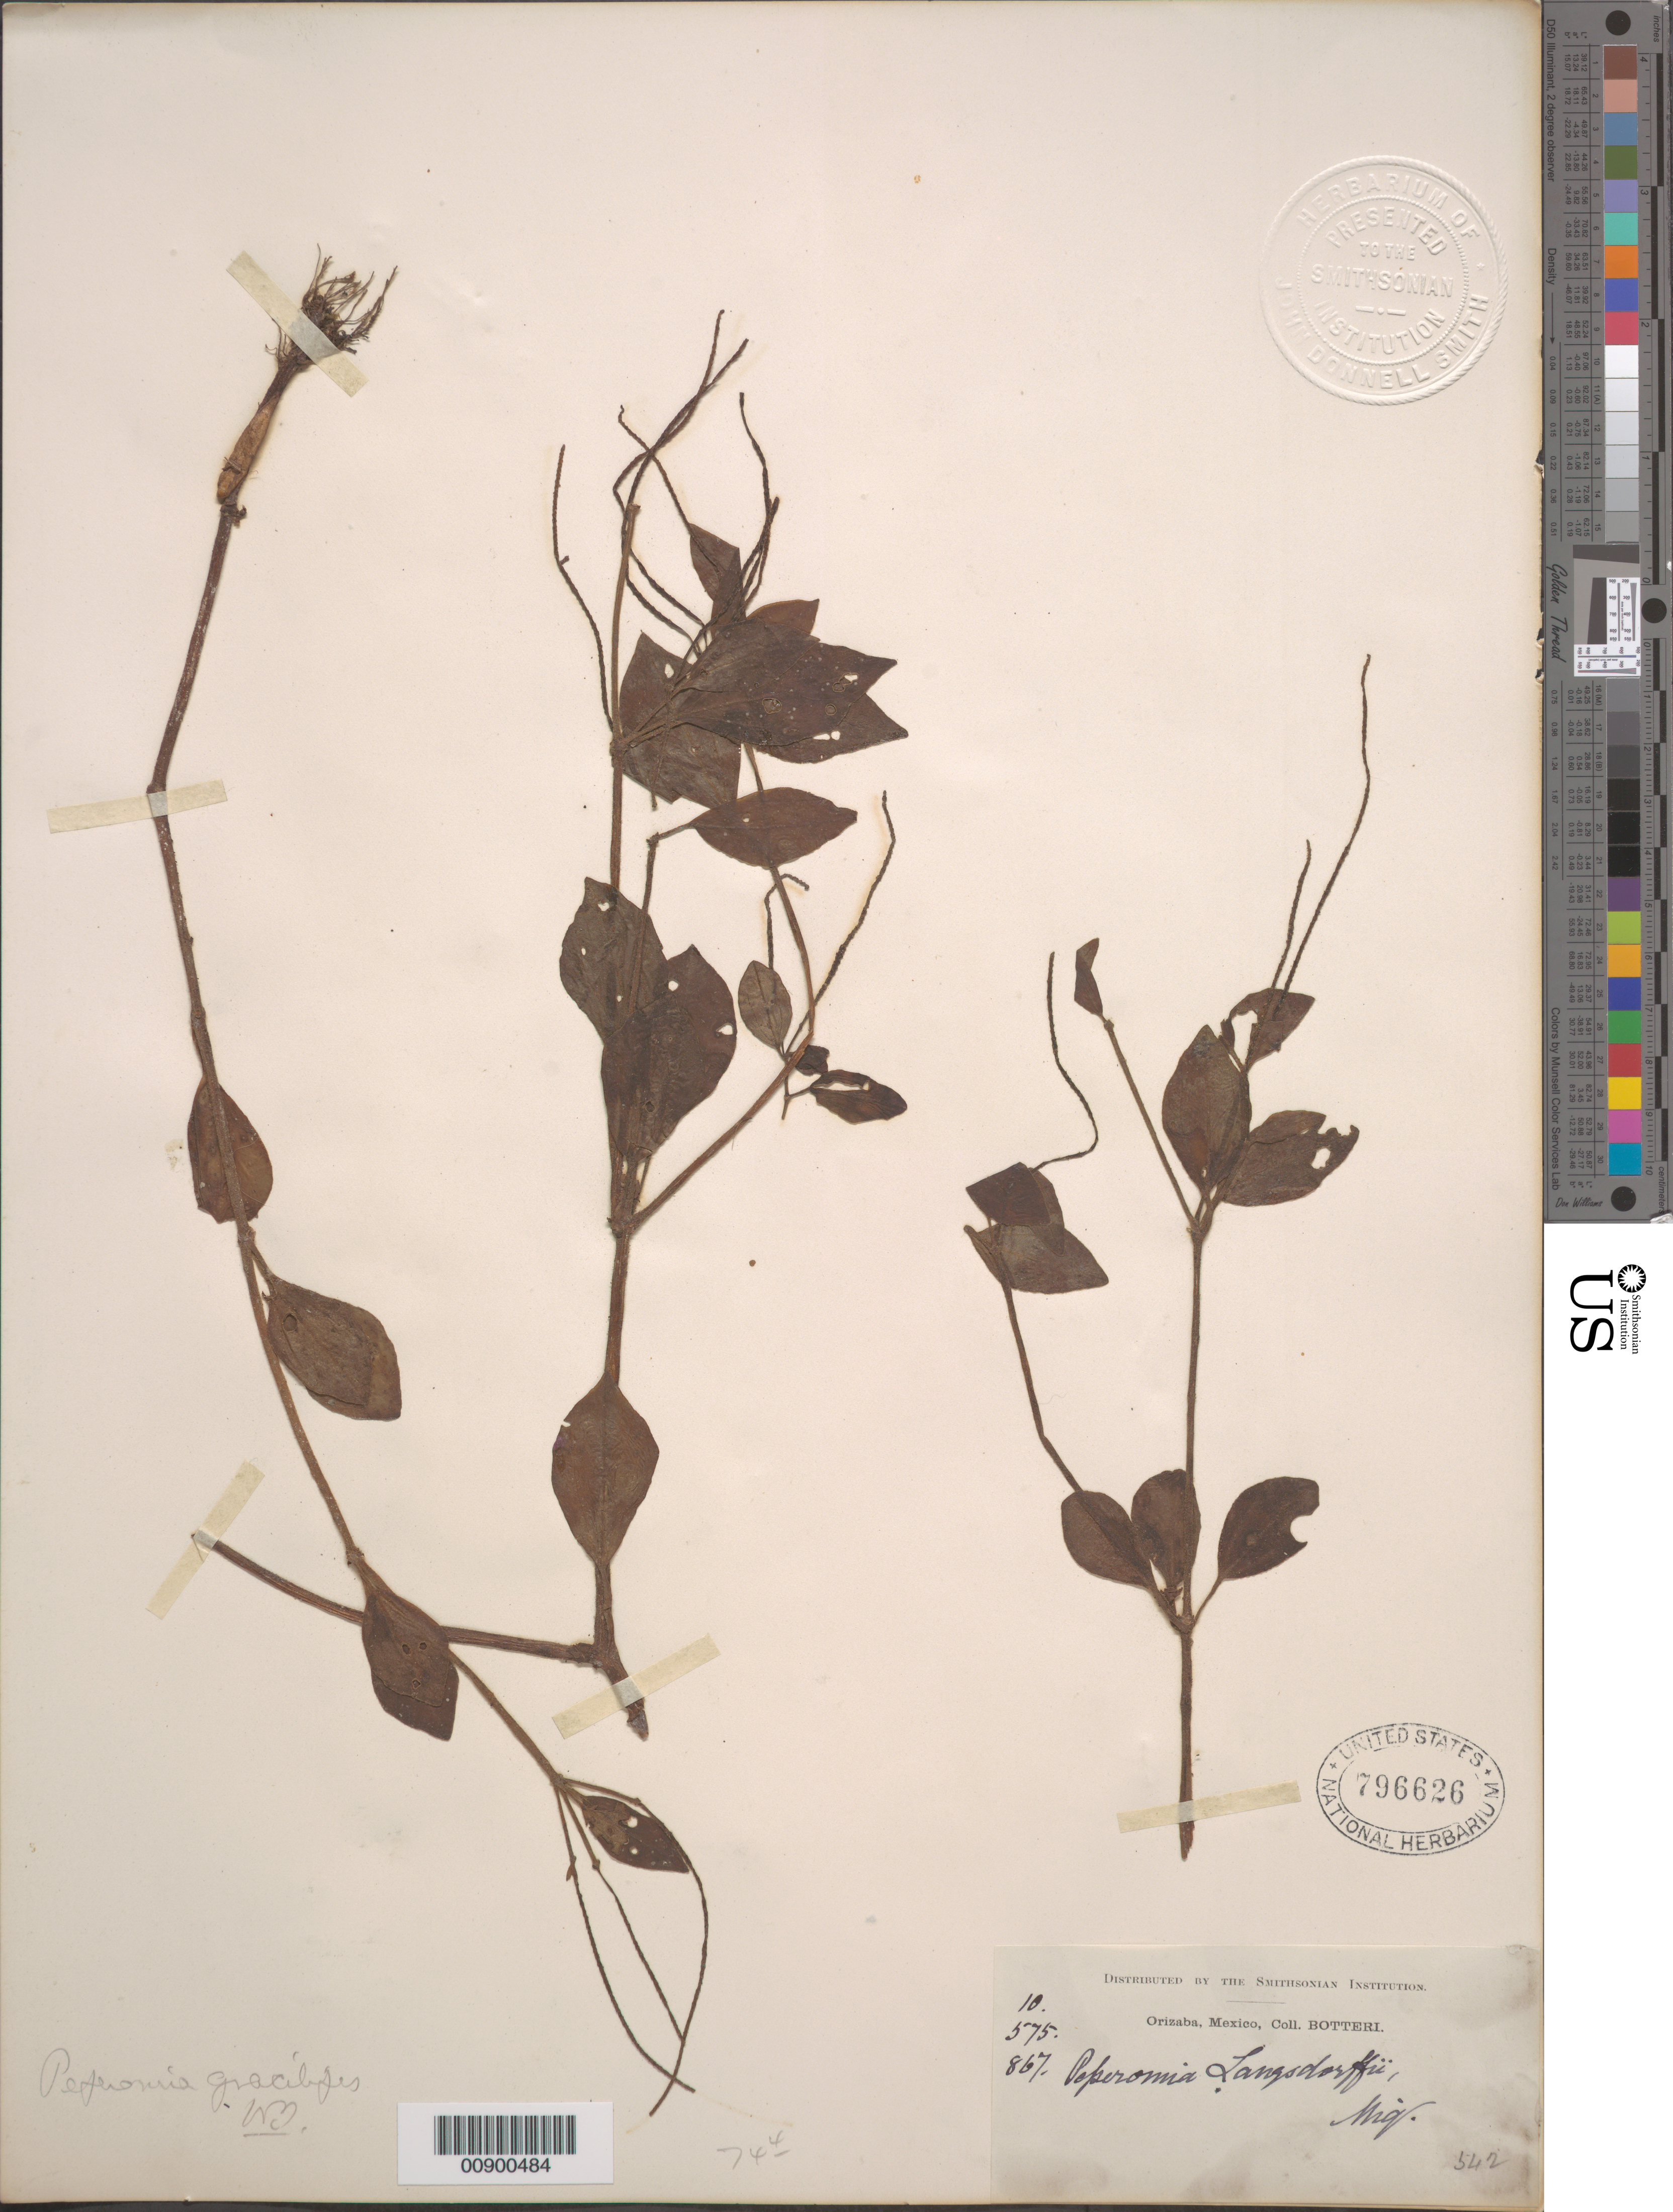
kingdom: Plantae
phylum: Tracheophyta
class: Magnoliopsida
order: Piperales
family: Piperaceae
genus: Peperomia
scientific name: Peperomia sp.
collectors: M. Botteri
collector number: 10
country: Mexico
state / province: Veracruz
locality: Orizaba, Veracruz.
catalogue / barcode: US 796626